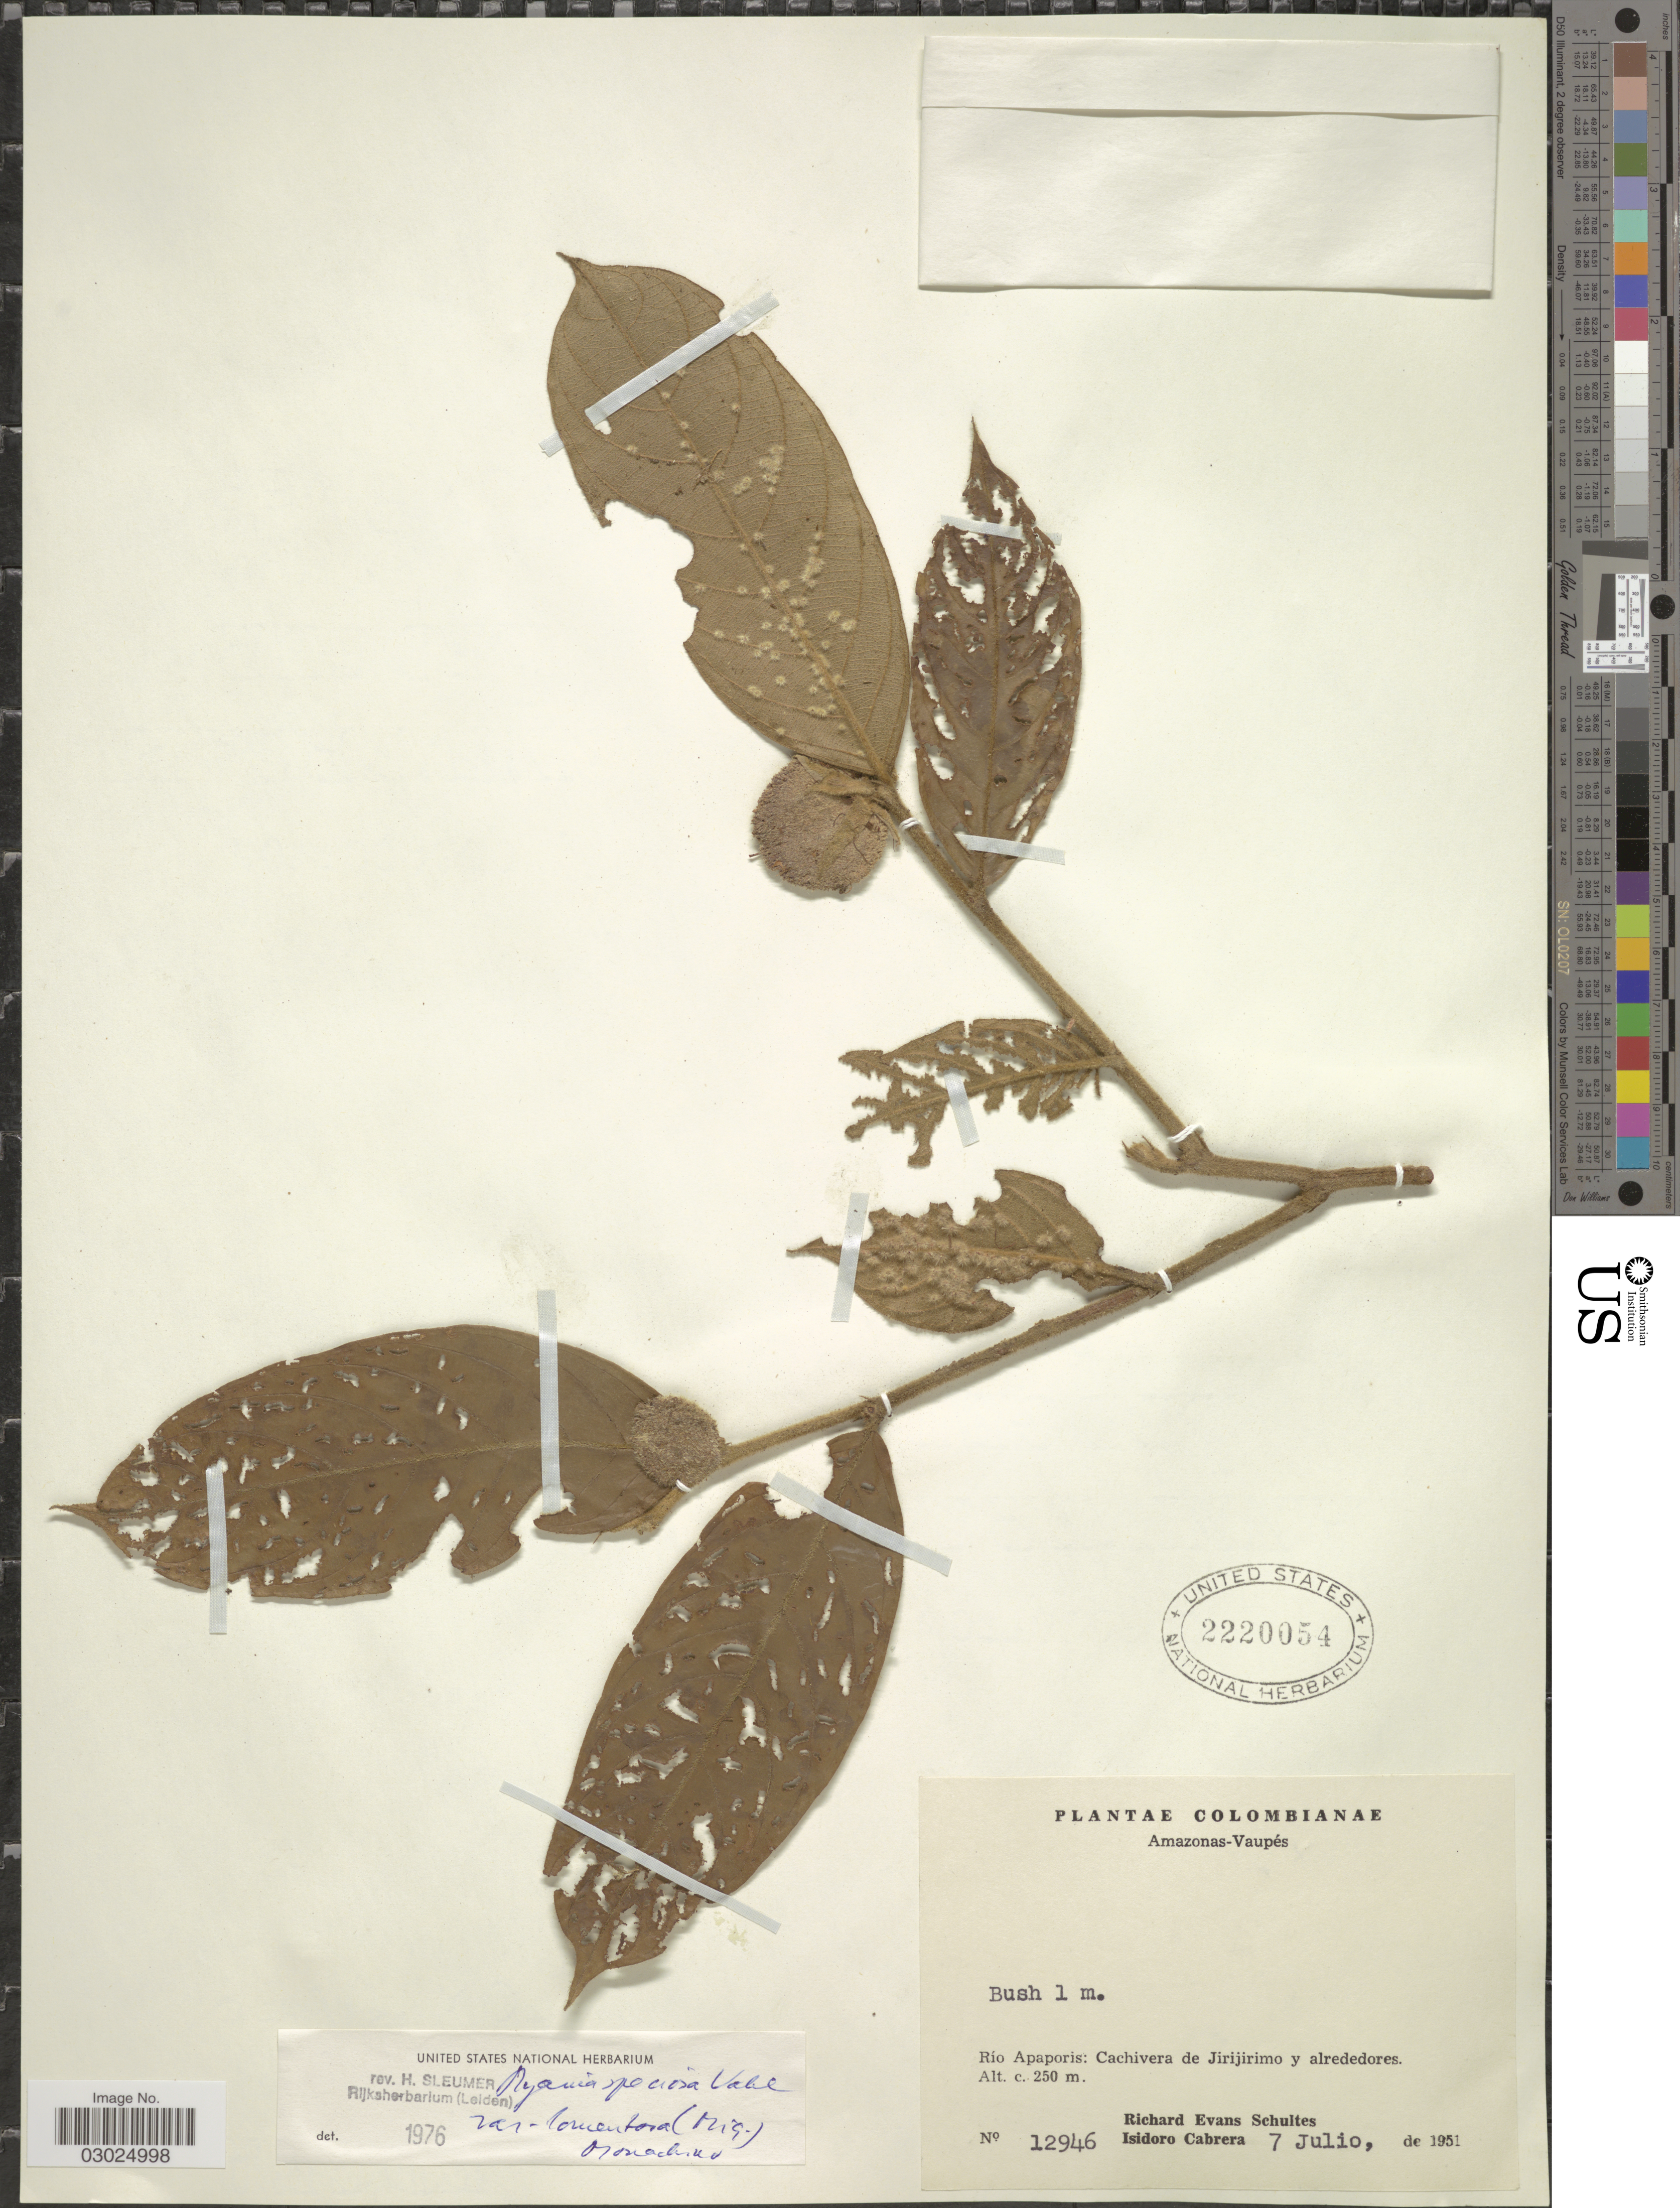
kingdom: Plantae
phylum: Tracheophyta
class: Magnoliopsida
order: Malpighiales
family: Salicaceae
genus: Ryania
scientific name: Ryania speciosa var. tomentosa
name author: (Miq.) Monach.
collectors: R. E. Schultes & I. Cabrera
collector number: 12946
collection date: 1951-07-07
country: Colombia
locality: Amazonas-Vaupés. Río Apaporis: Cachivera de Jirijirimo y alrededores.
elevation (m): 250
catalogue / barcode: US 2220054